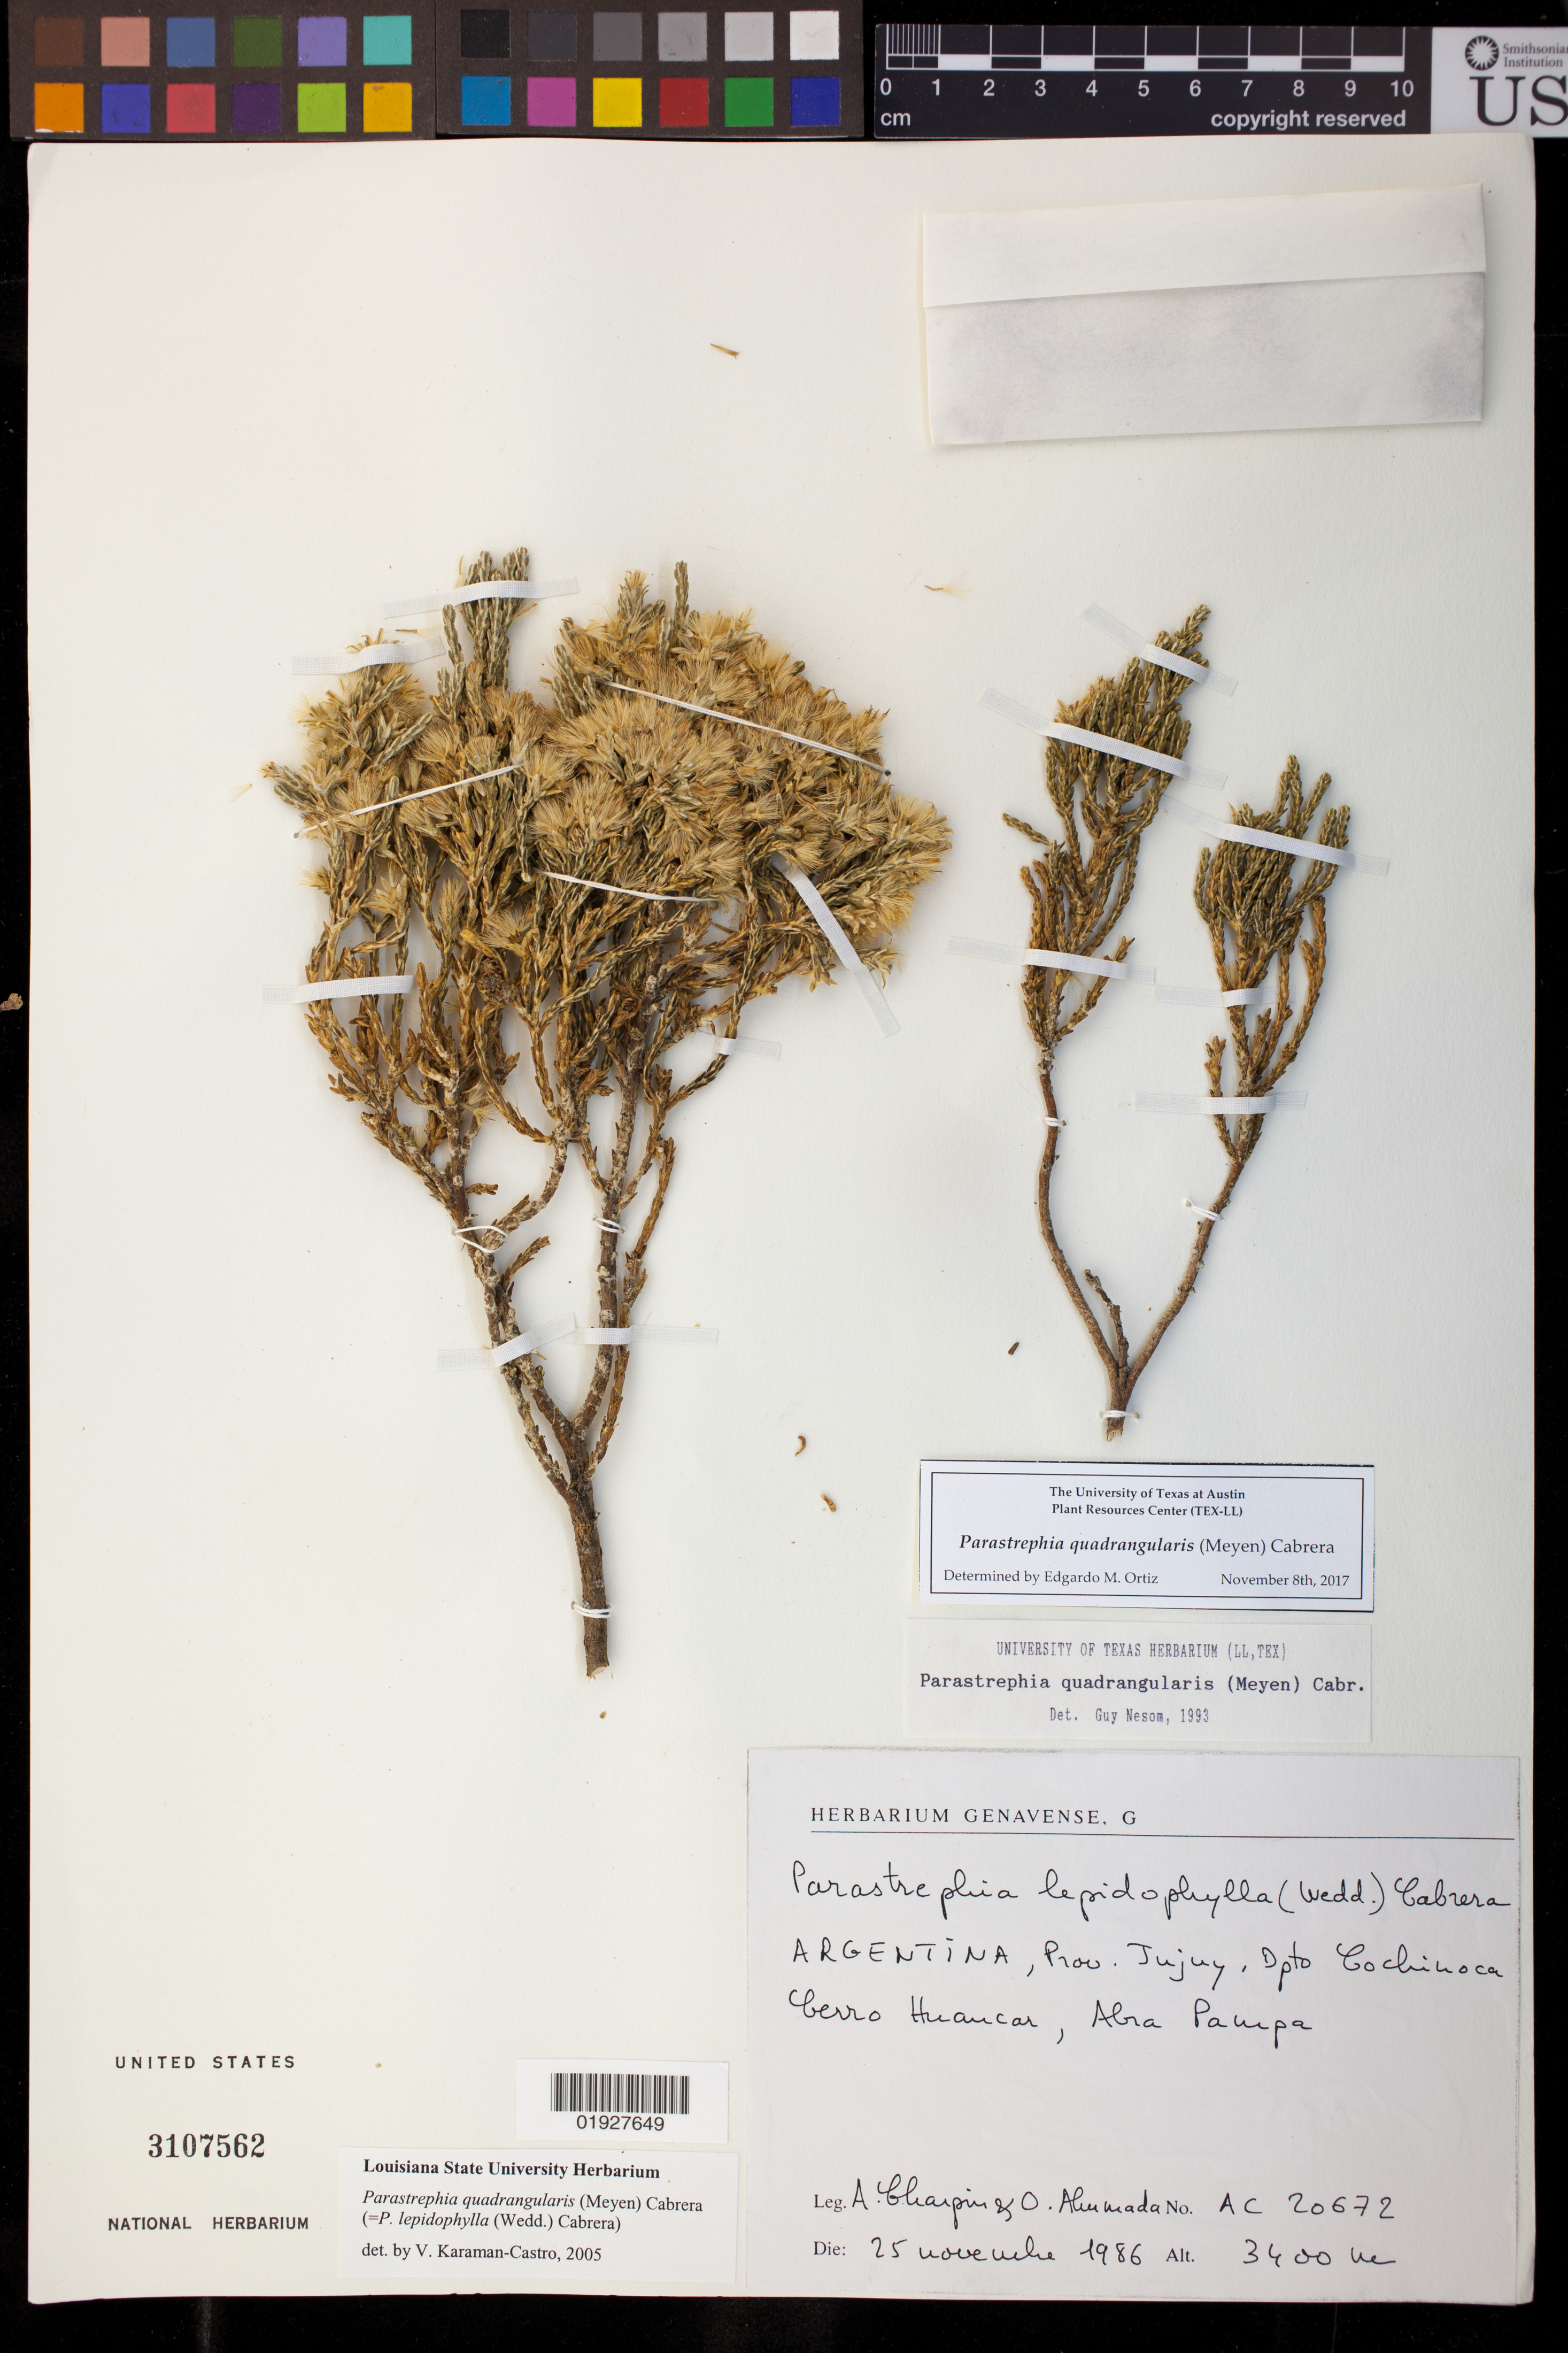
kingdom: Plantae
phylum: Tracheophyta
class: Magnoliopsida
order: Asterales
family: Asteraceae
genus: Parastrephia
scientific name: Parastrephia quadrangularis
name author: (Meyen) Cabrera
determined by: Ortiz, E. M.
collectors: A. Charpin & O. Alemada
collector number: AC 20672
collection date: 1986-11-25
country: Argentina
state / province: Jujuy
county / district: Cochinoca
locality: Cerro Huantar, Abra Pampa, arenas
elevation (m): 3400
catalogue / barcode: US 3107562